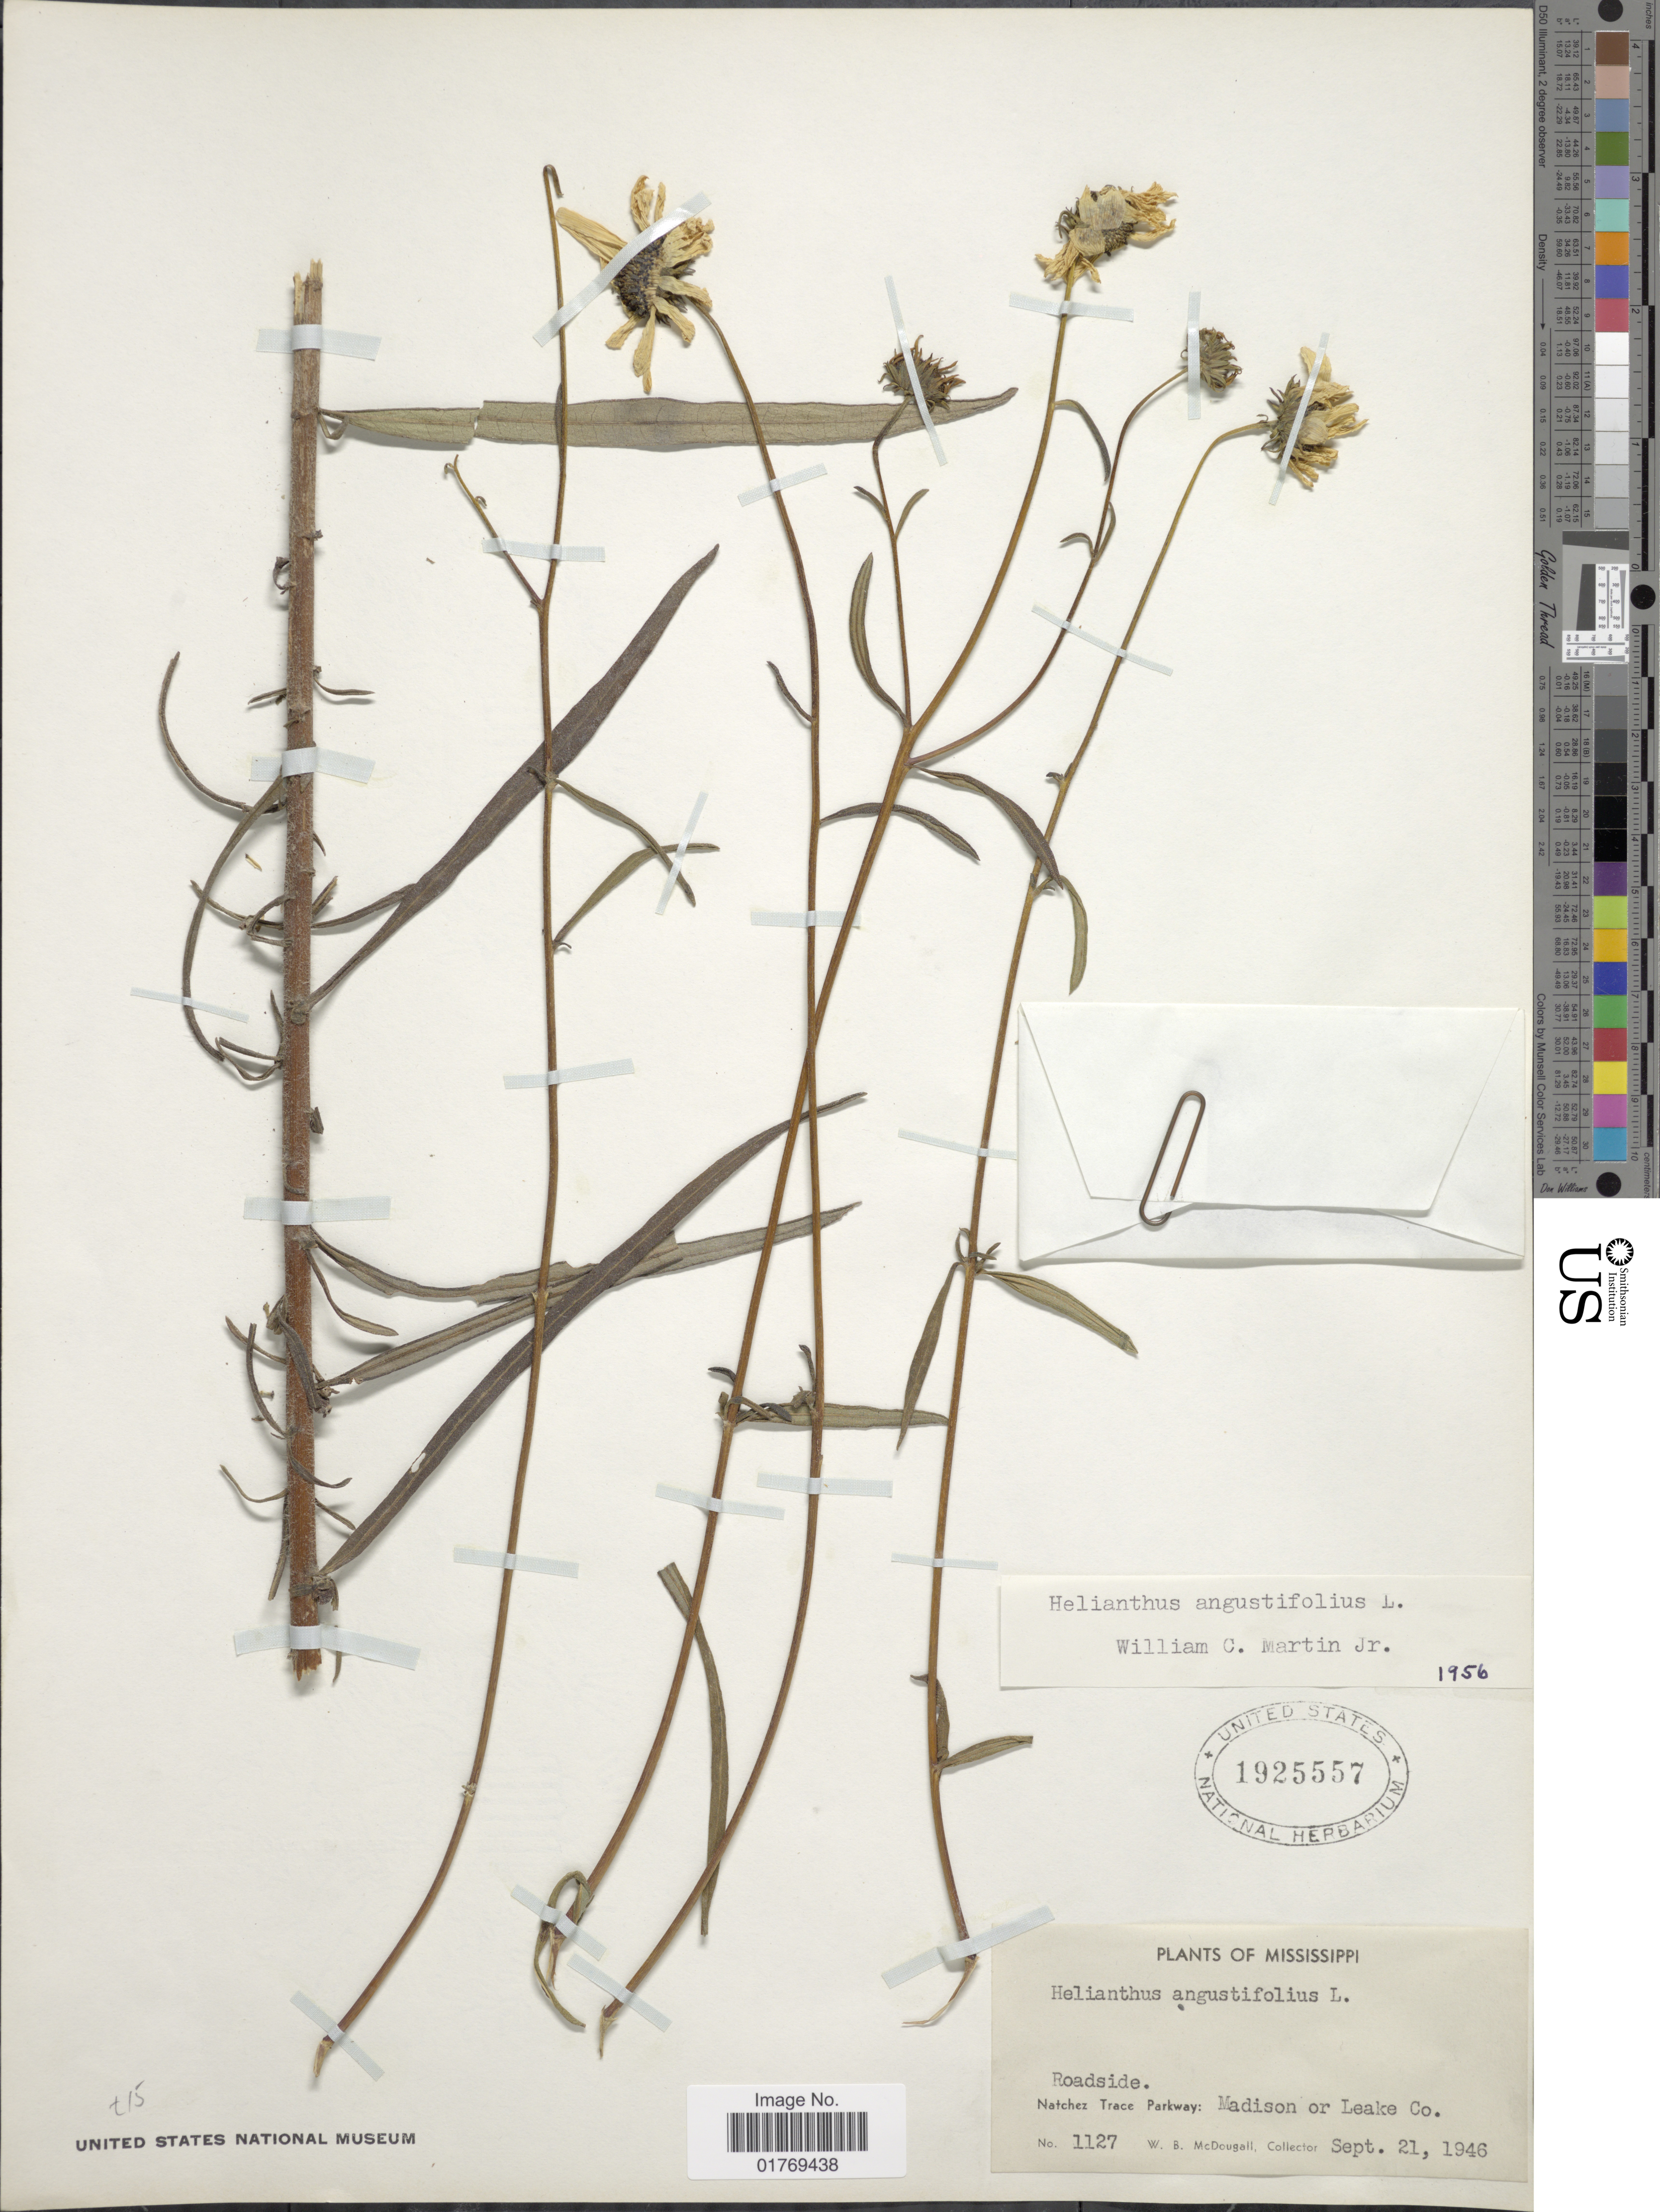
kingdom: Plantae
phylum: Tracheophyta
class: Magnoliopsida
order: Asterales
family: Asteraceae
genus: Helianthus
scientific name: Helianthus angustifolius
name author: L.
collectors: W. B. McDougall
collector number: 1127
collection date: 1946-09-21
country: United States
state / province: Mississippi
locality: Roadside. Natchez Trace Parkway: Madison or Leake Co.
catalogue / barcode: US 1925557